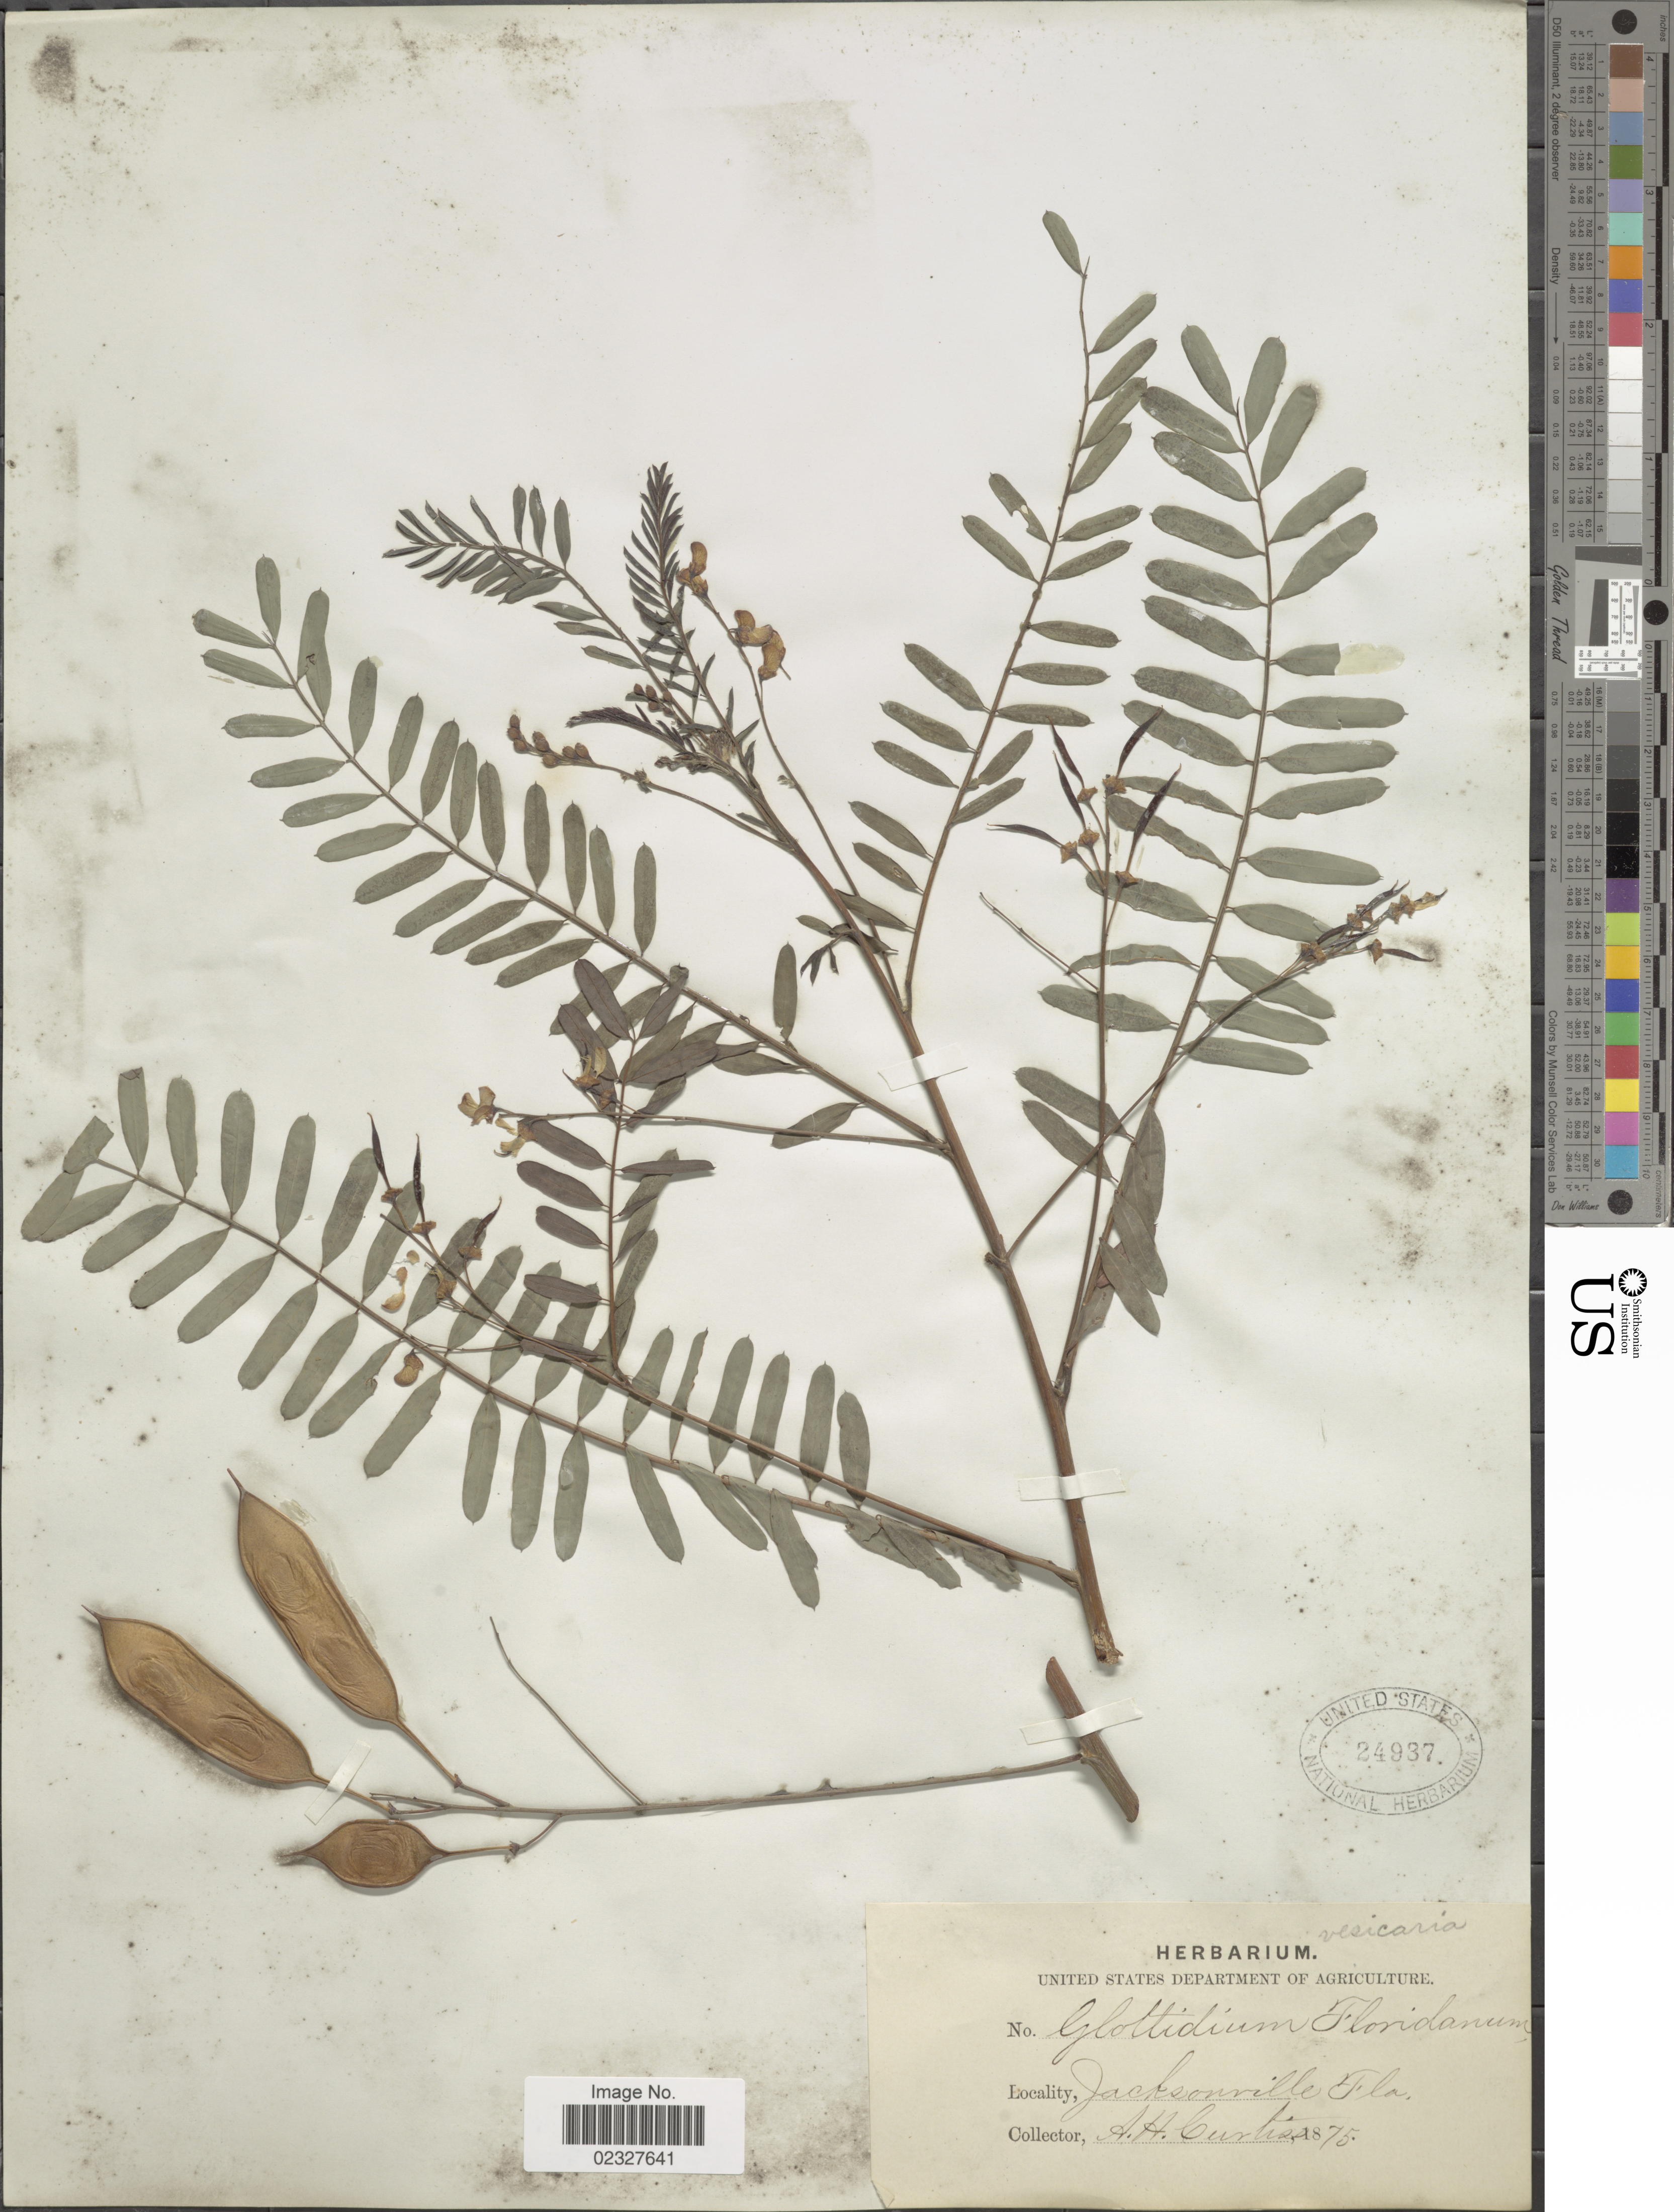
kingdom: Plantae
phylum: Tracheophyta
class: Magnoliopsida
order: Fabales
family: Fabaceae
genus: Sesbania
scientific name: Sesbania vesicaria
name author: (Jacq.) Elliott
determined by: Strong, Mark T., (BOT), Smithsonian Institution - National Museum of Natural History (UNITED STATES)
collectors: A. H. Curtiss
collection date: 1875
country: United States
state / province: Florida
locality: Jacksonville, Fla.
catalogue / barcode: US 24937